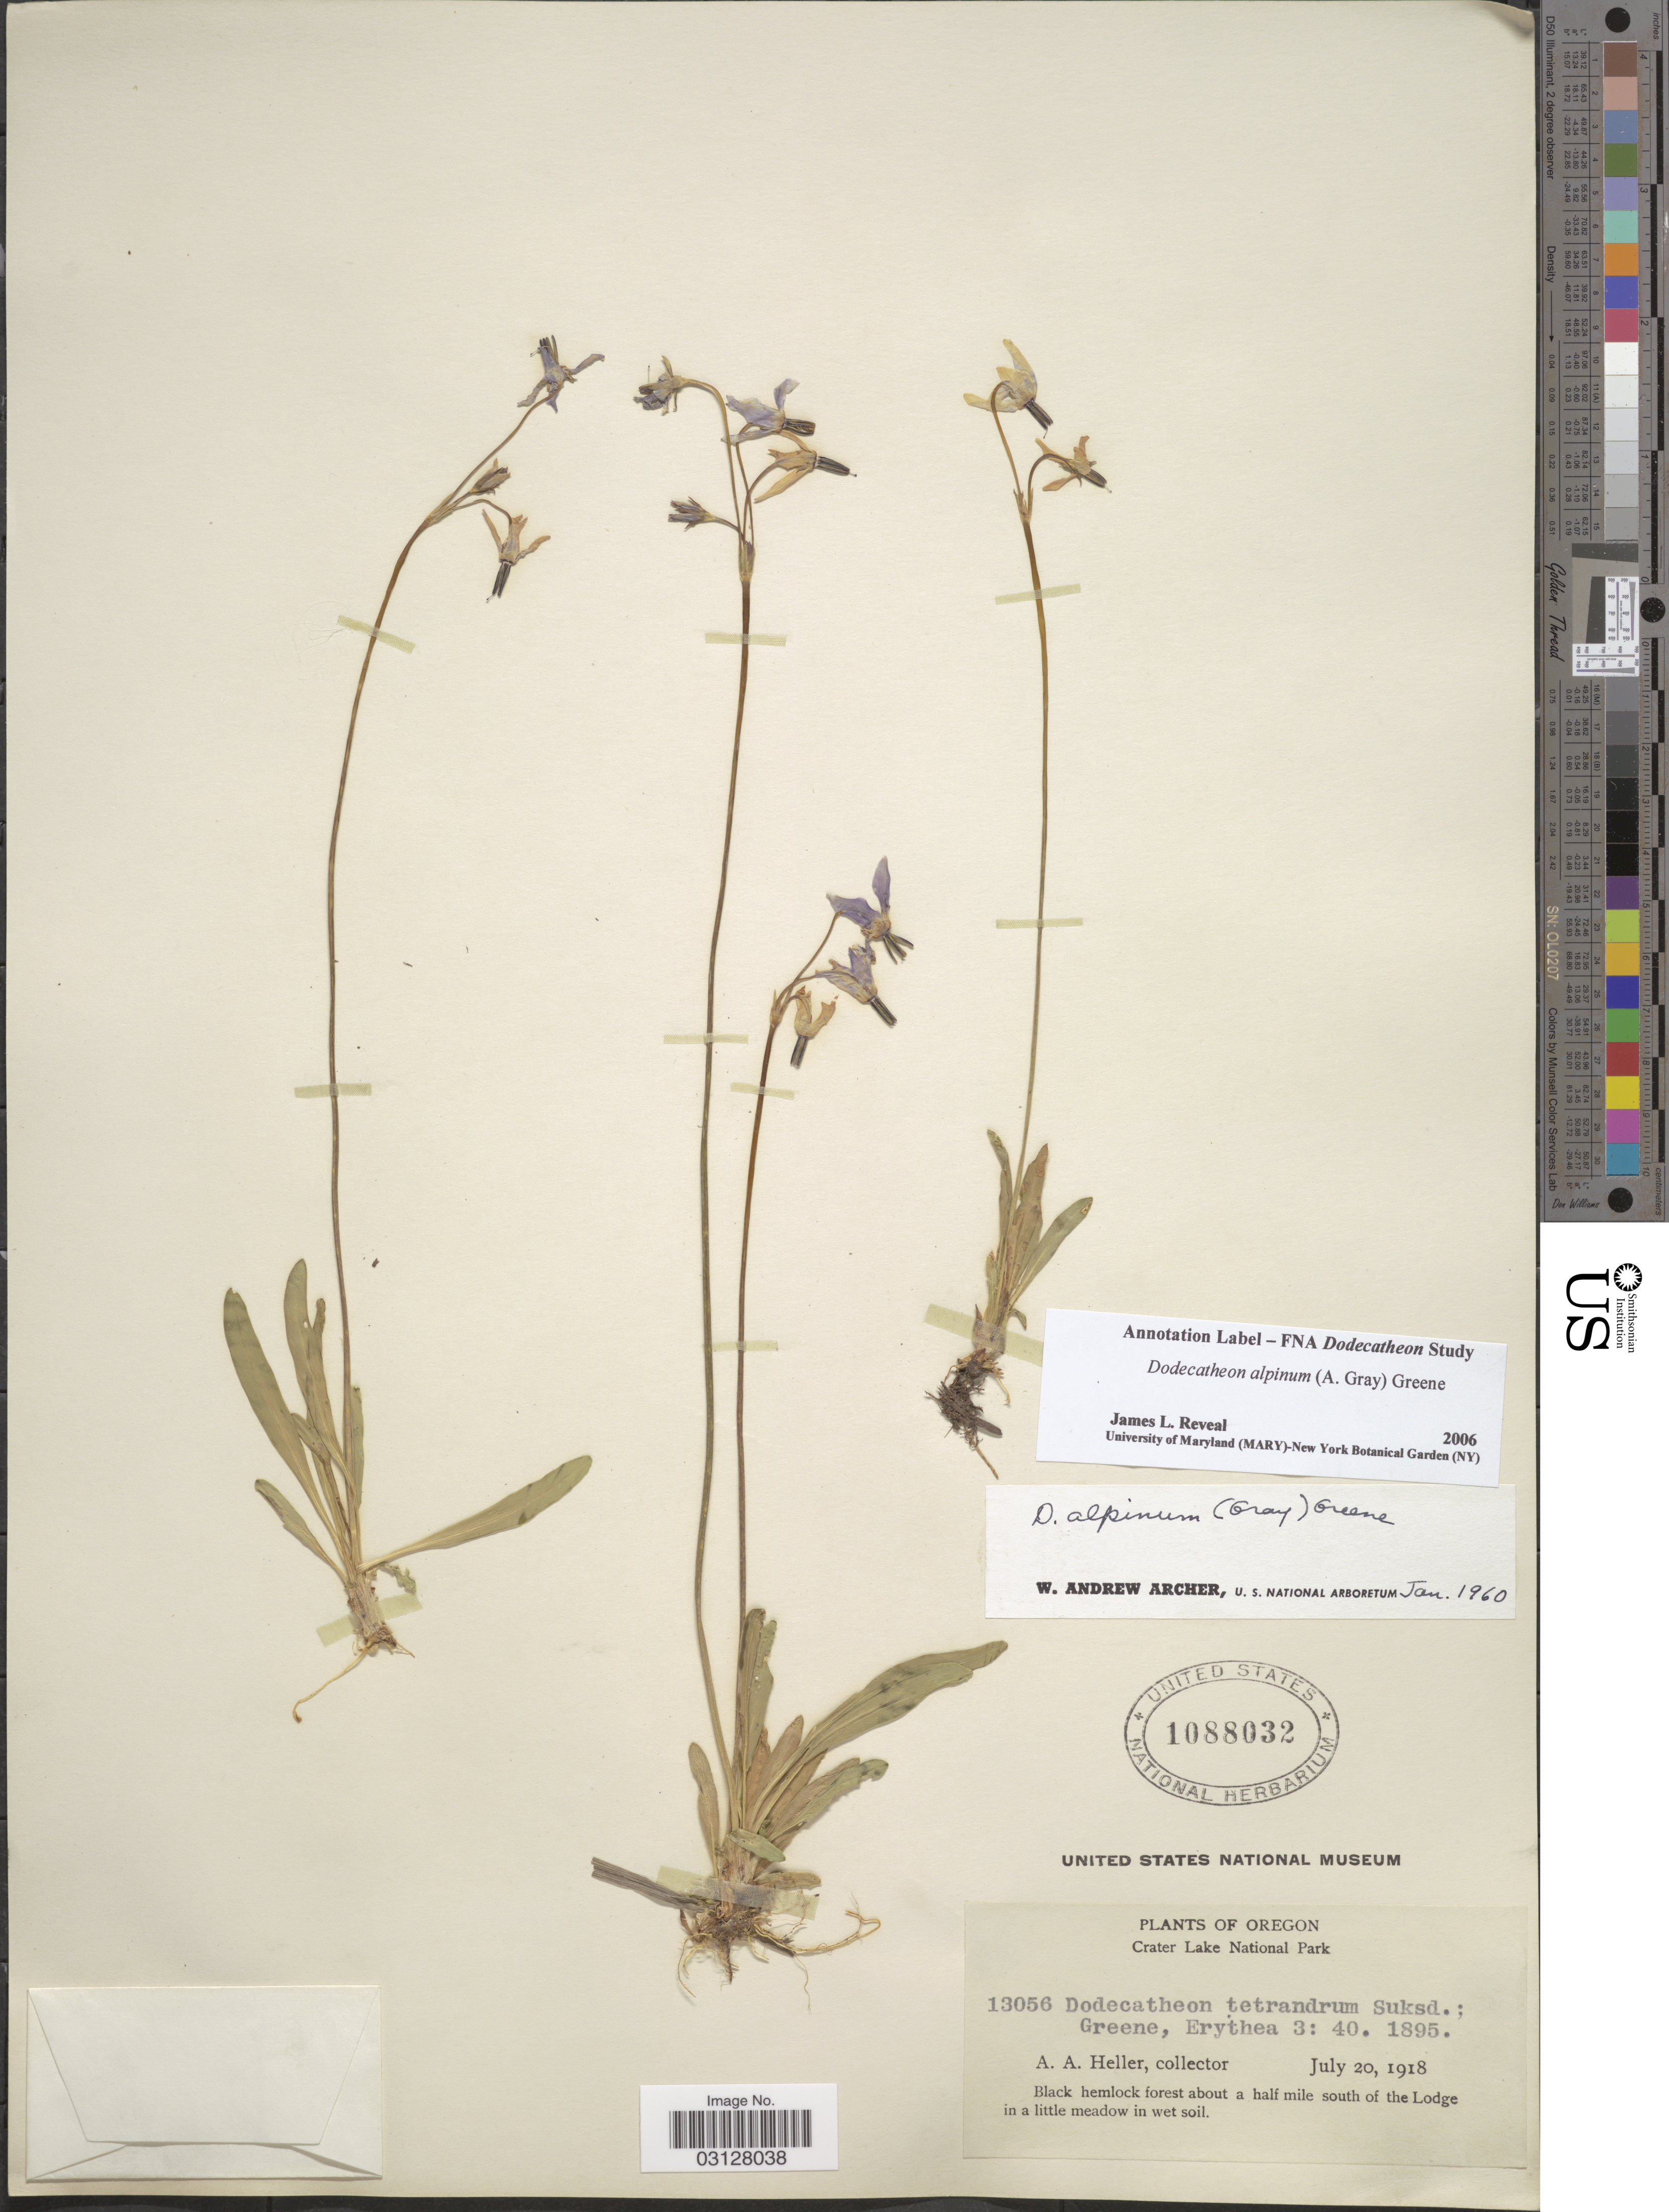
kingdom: Plantae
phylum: Tracheophyta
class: Magnoliopsida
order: Ericales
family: Primulaceae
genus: Dodecatheon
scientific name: Dodecatheon alpinum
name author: (A. Gray) Greene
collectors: A. A. Heller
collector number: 13056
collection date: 1918-07-20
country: United States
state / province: Oregon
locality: Crater Lake National Park. Black hemlock forest about a half mile south of the Lodge in a little meadow in wet soil.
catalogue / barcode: US 1088032